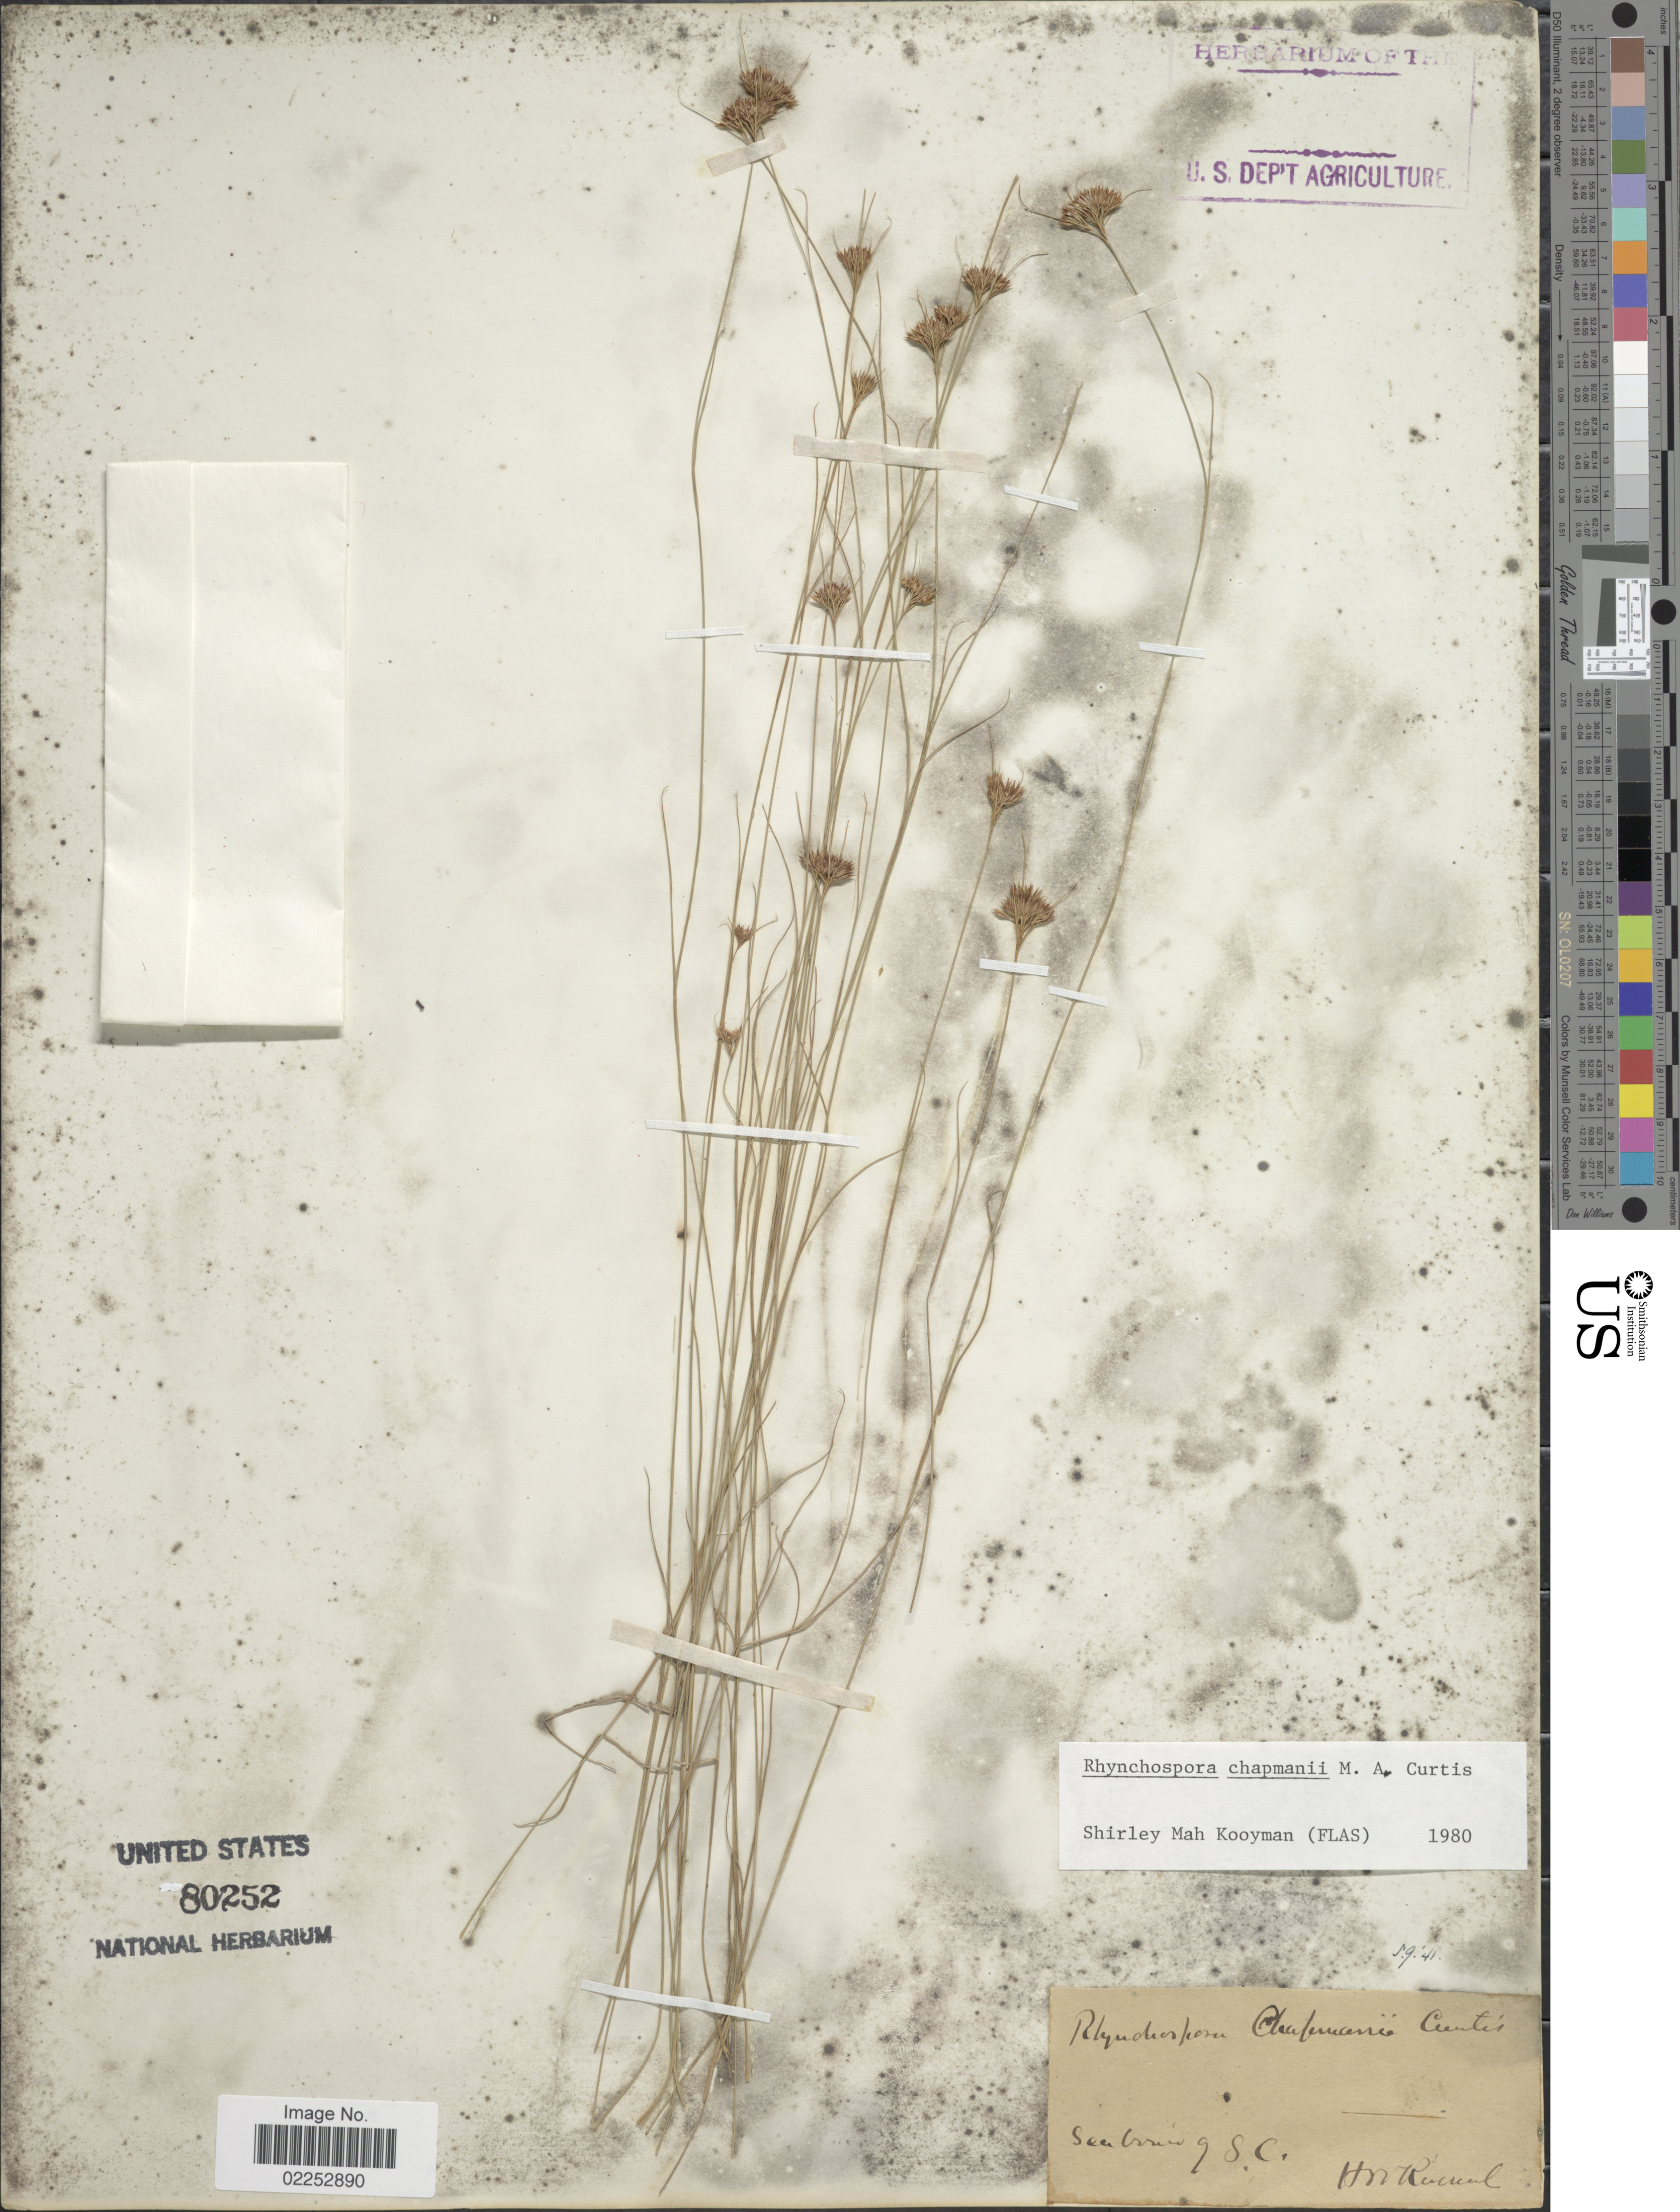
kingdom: Plantae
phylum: Tracheophyta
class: Liliopsida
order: Poales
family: Cyperaceae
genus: Rhynchospora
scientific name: Rhynchospora chapmanii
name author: M.A. Curtis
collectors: H. Ravenel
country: United States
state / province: South Carolina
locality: Seabring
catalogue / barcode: US 80252